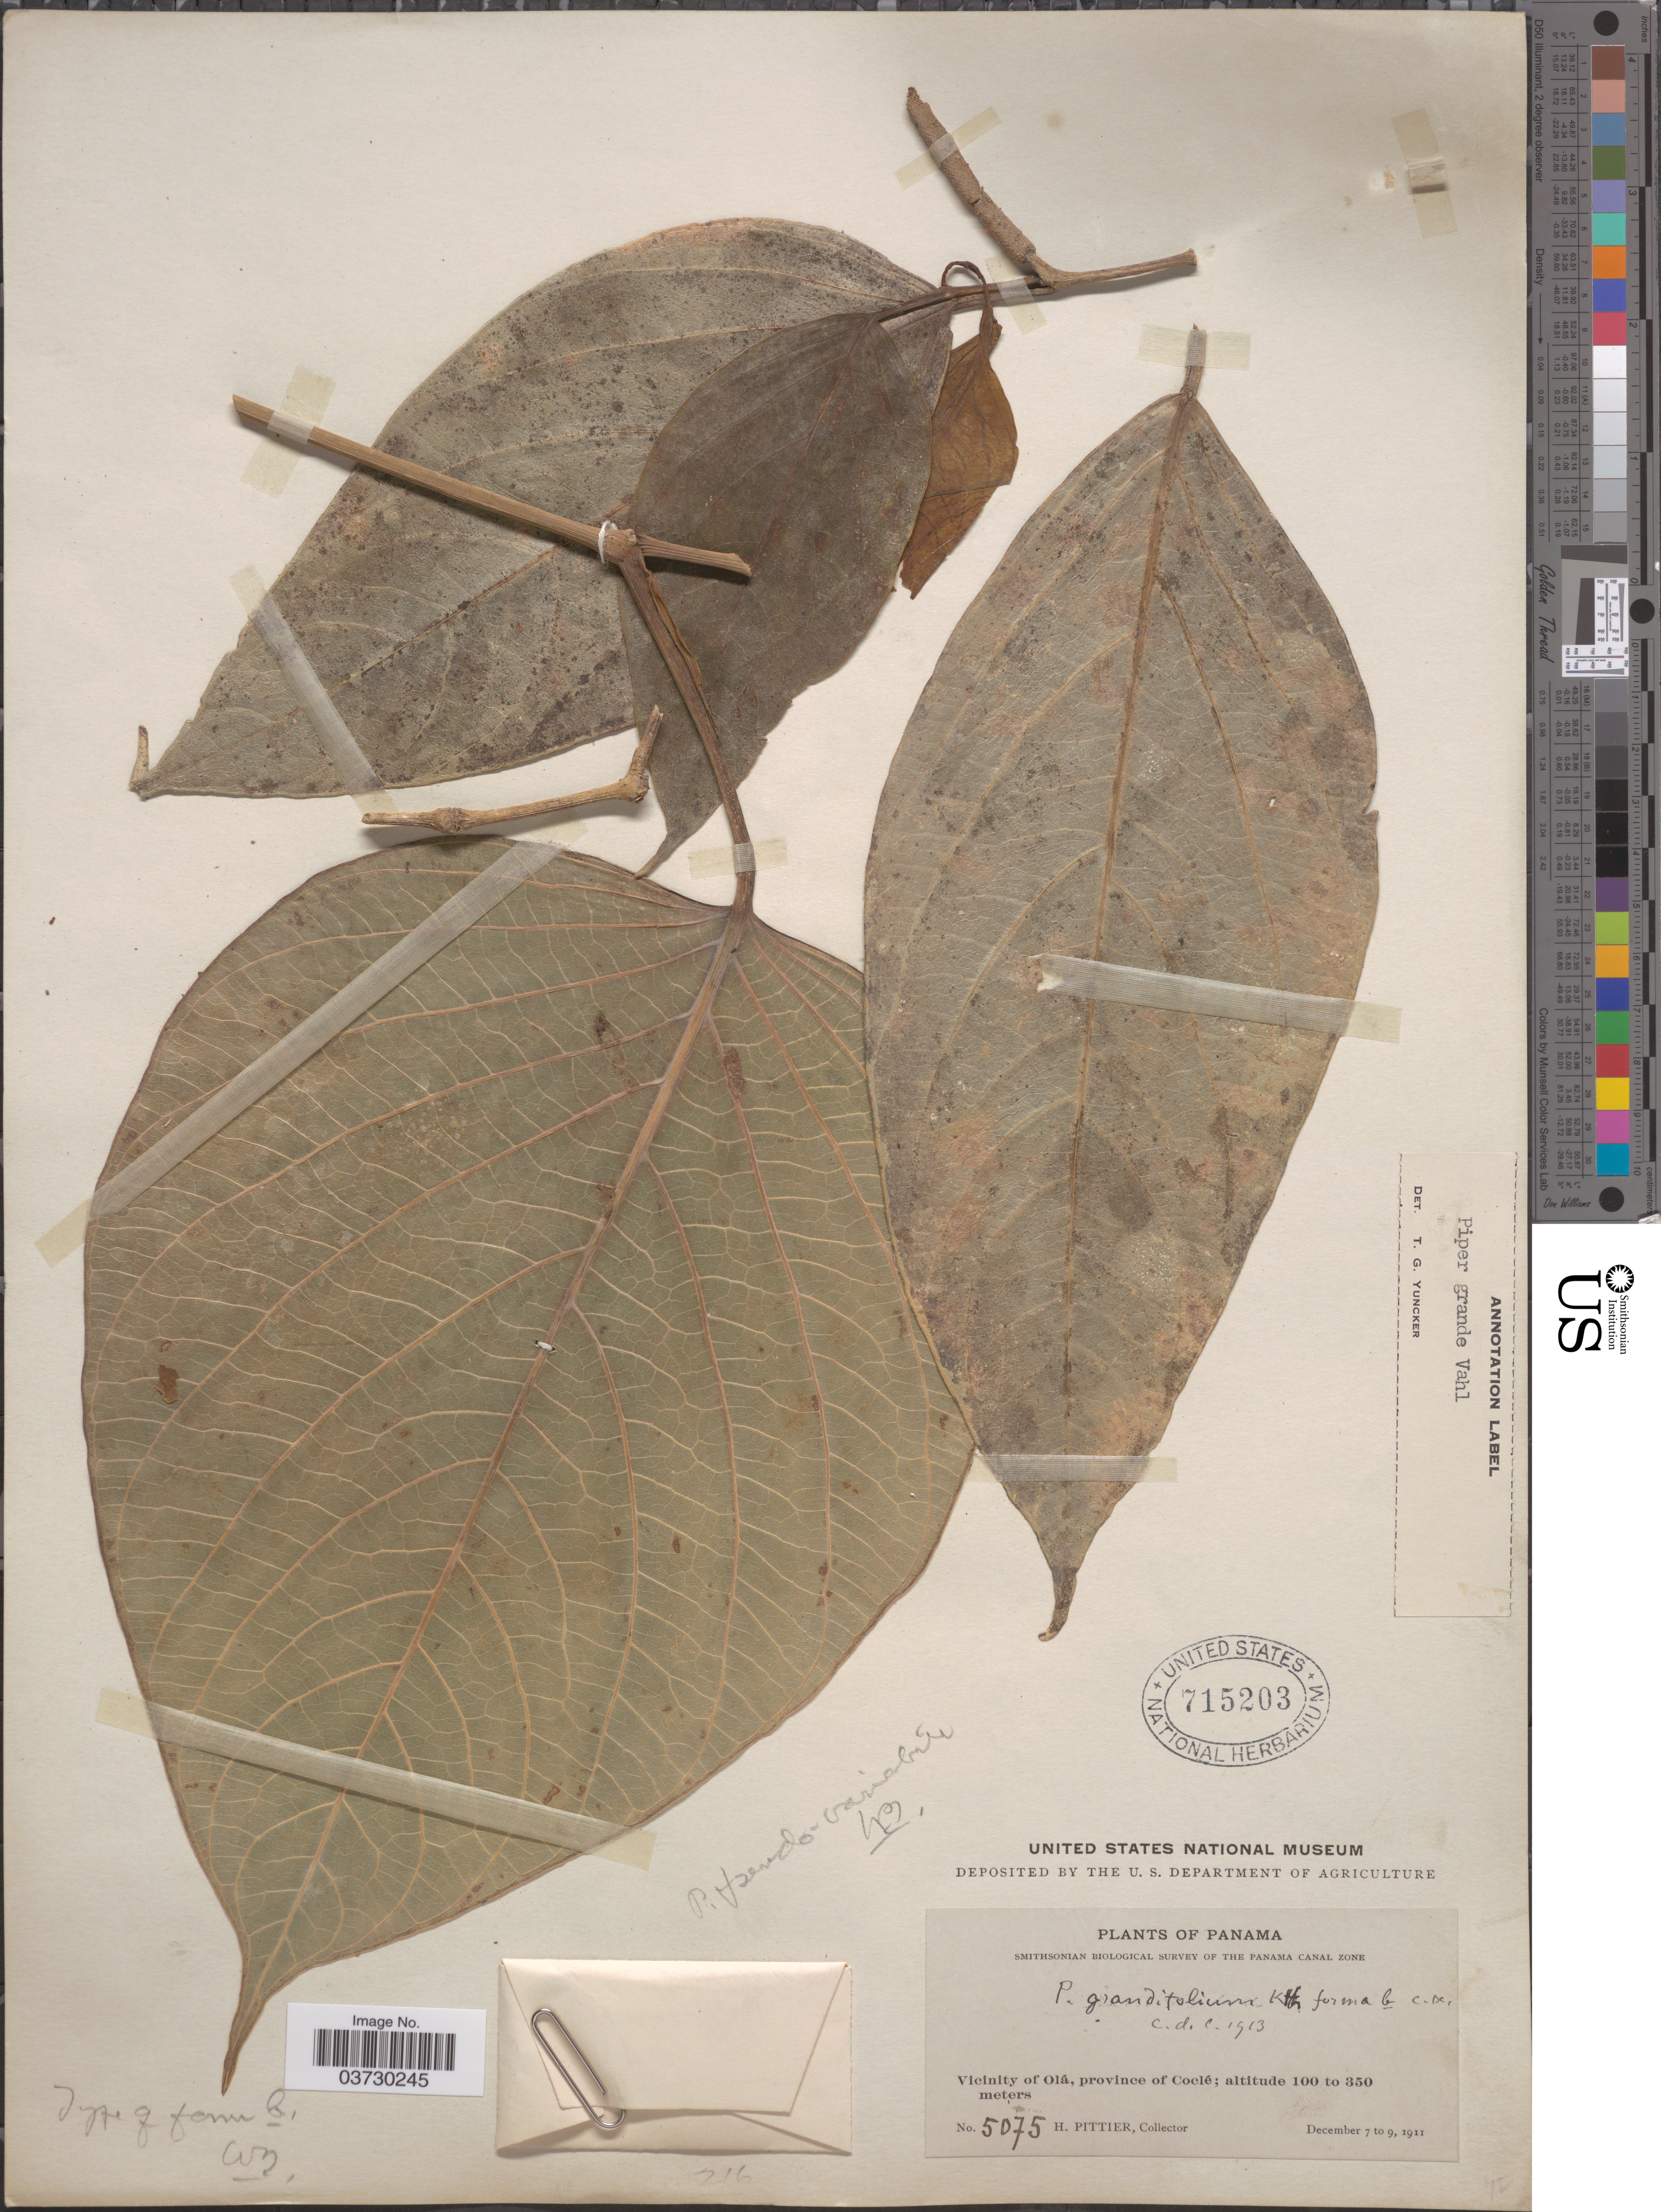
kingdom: Plantae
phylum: Tracheophyta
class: Magnoliopsida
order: Piperales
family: Piperaceae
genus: Piper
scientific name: Piper grande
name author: Vahl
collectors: H. F. Pittier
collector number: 5075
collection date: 1911-12-07/1911-12-09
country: Panama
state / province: Cocle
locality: Vicinity of Olá.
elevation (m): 100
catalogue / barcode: US 715203